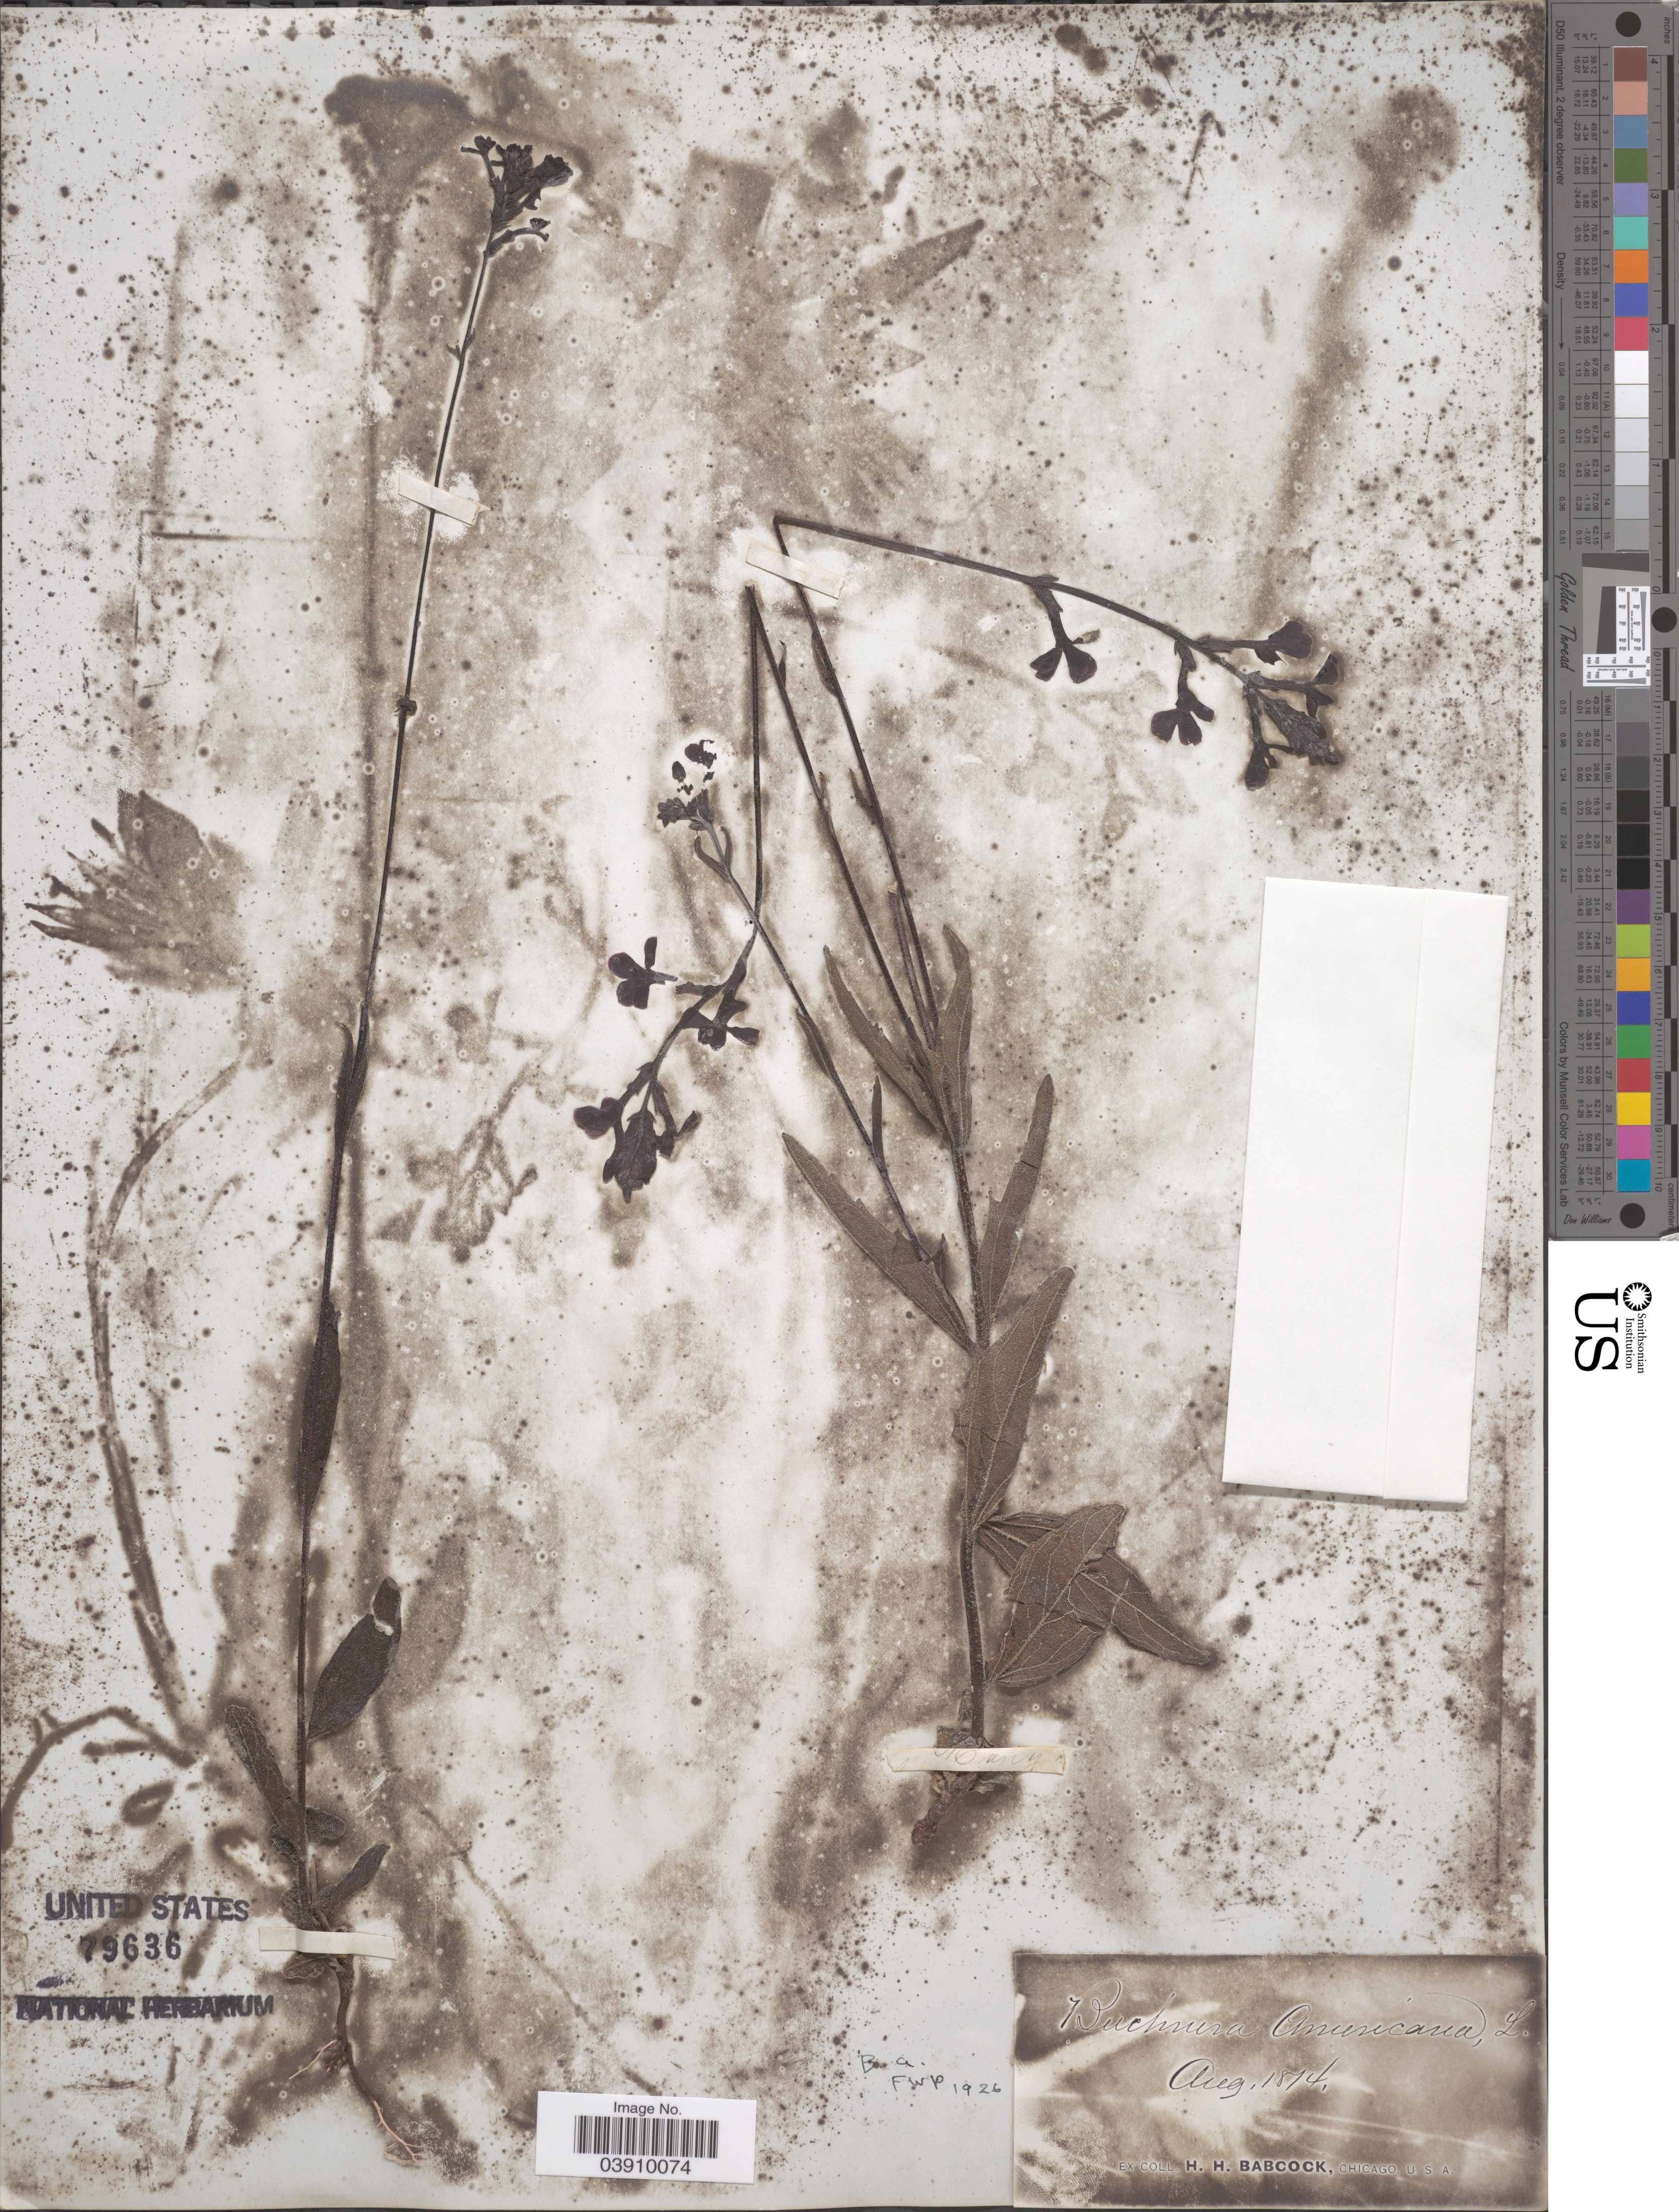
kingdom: Plantae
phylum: Tracheophyta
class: Magnoliopsida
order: Lamiales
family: Orobanchaceae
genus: Buchnera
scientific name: Buchnera americana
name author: L.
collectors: H. Babcock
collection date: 1814-08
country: United States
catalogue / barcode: US 79636